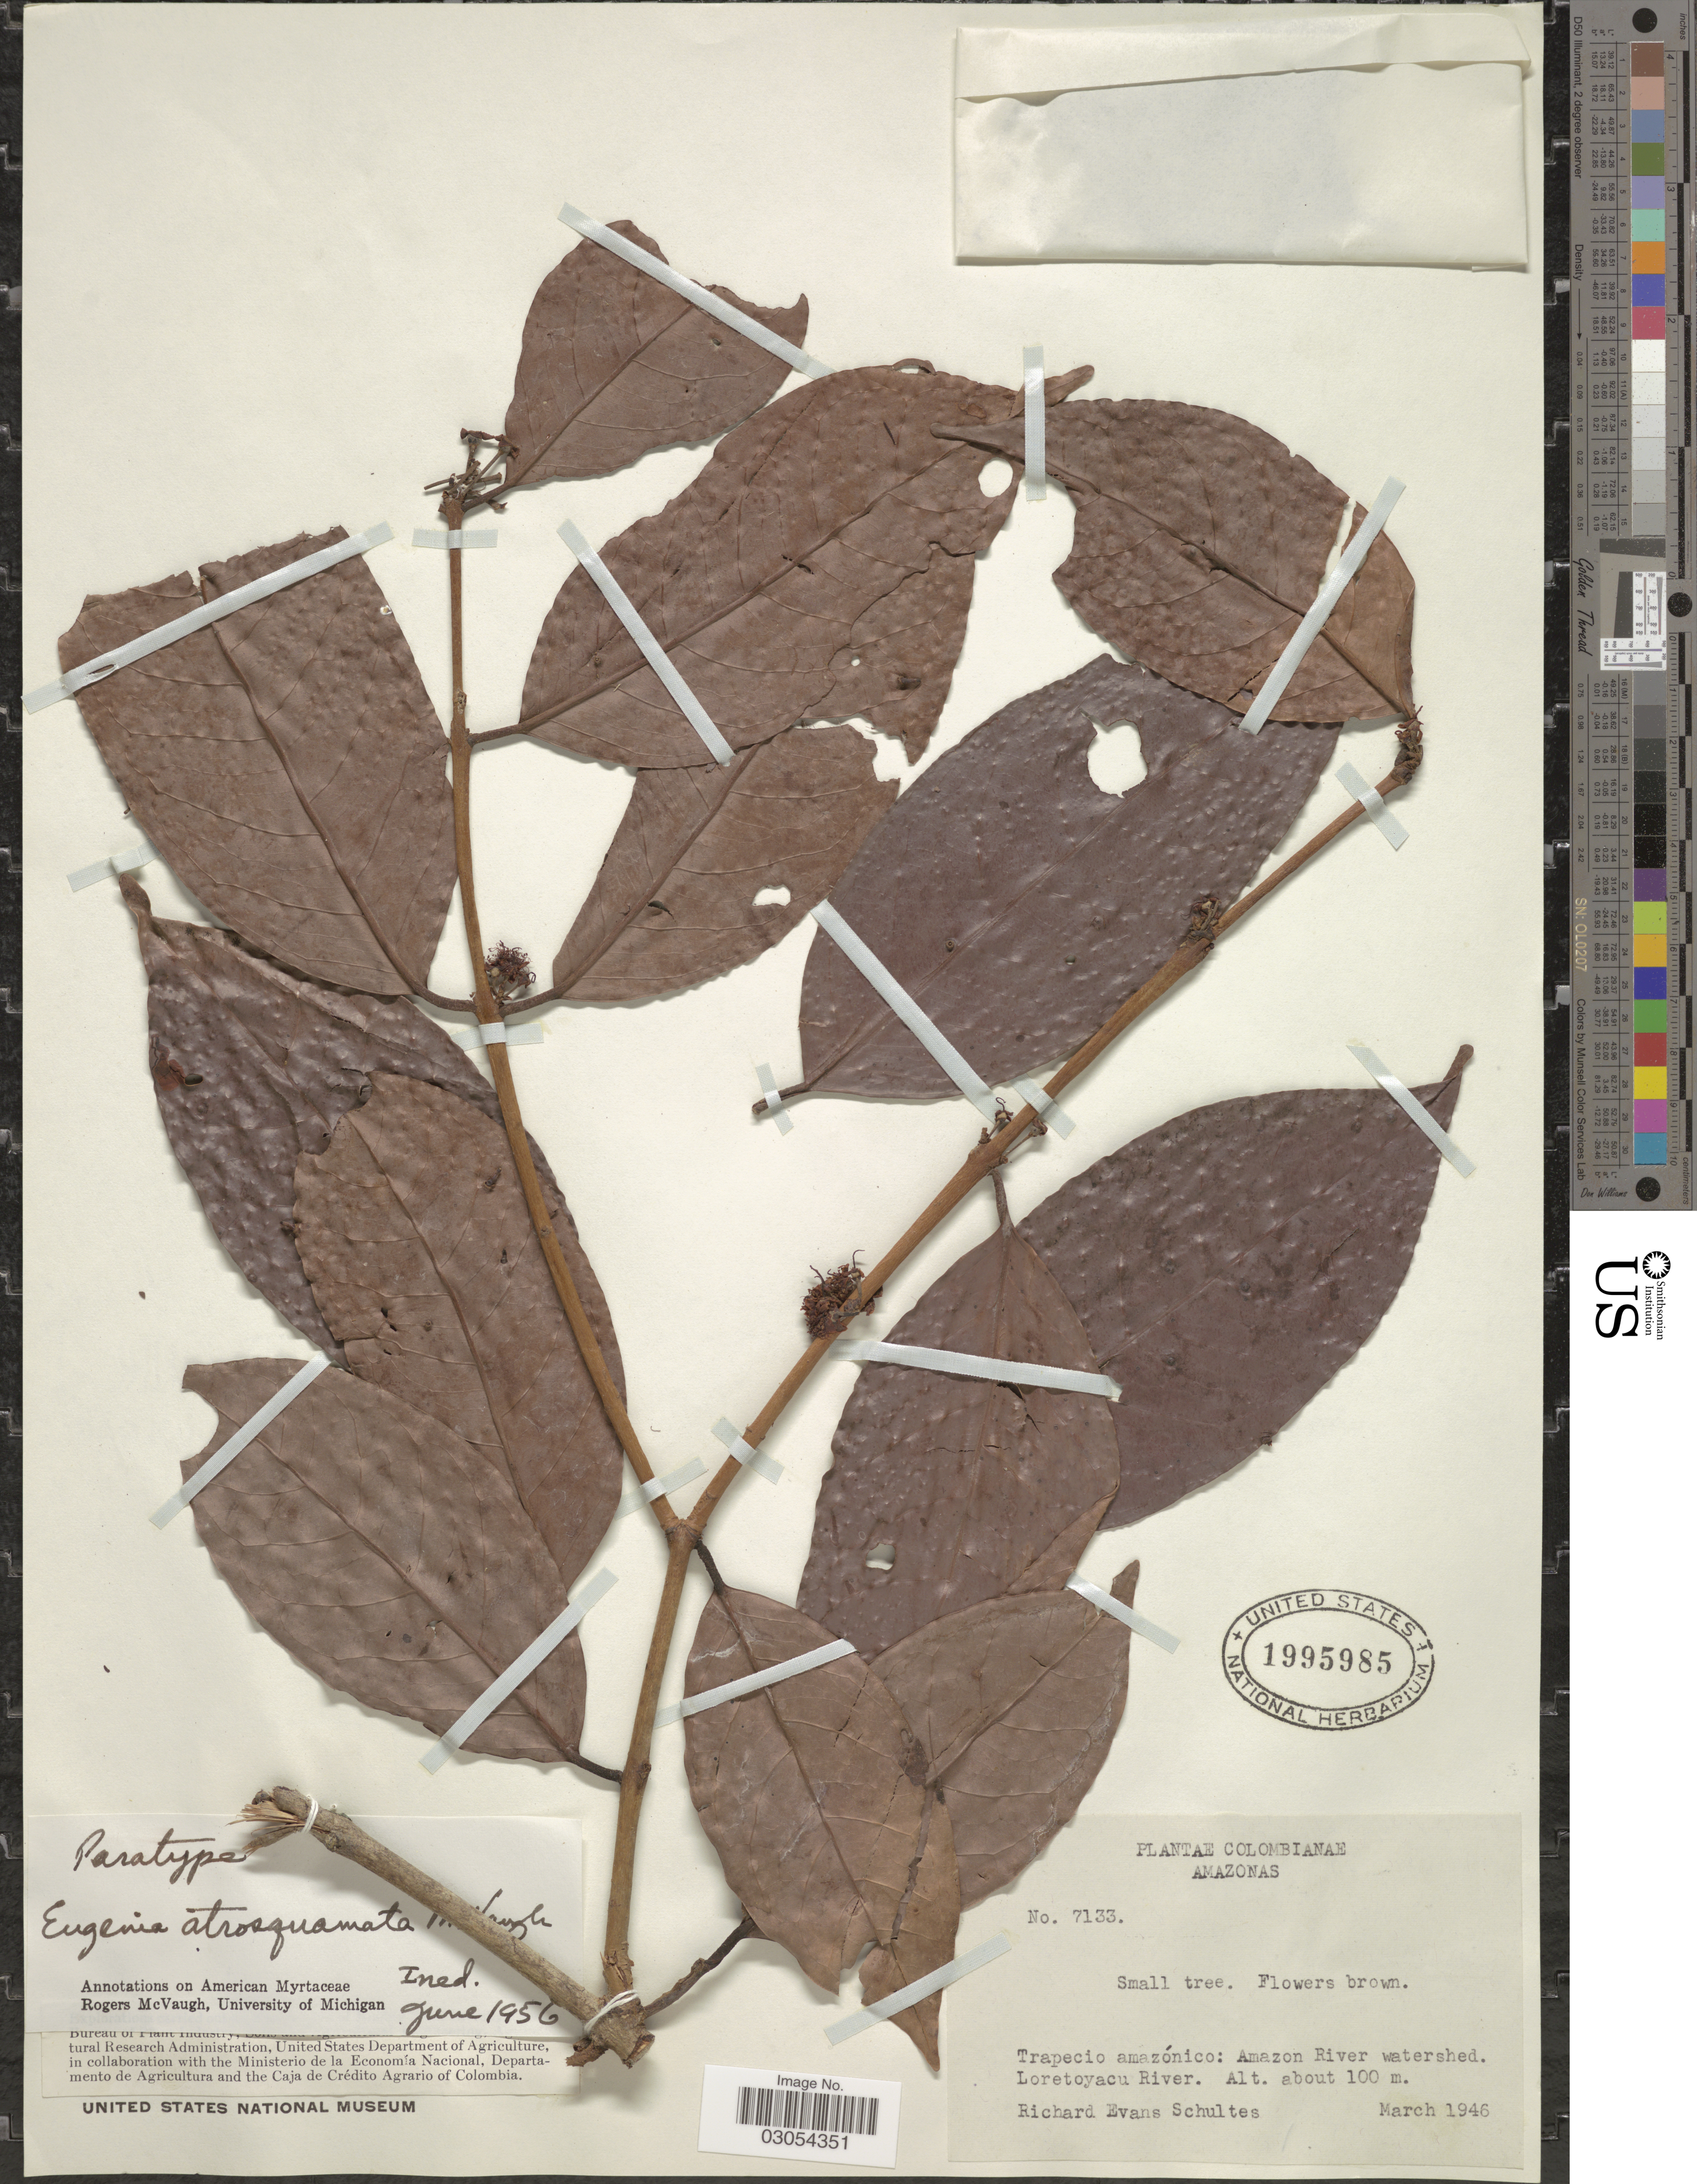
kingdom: Plantae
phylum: Tracheophyta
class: Magnoliopsida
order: Myrtales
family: Myrtaceae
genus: Eugenia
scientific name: Eugenia atrosquamata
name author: McVaugh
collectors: R. E. Schultes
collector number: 7133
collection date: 1946-03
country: Colombia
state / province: Amazônas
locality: Trapecio amazónico: Amazon River watershed. Loretoyacu River.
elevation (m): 100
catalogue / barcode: US 1995985